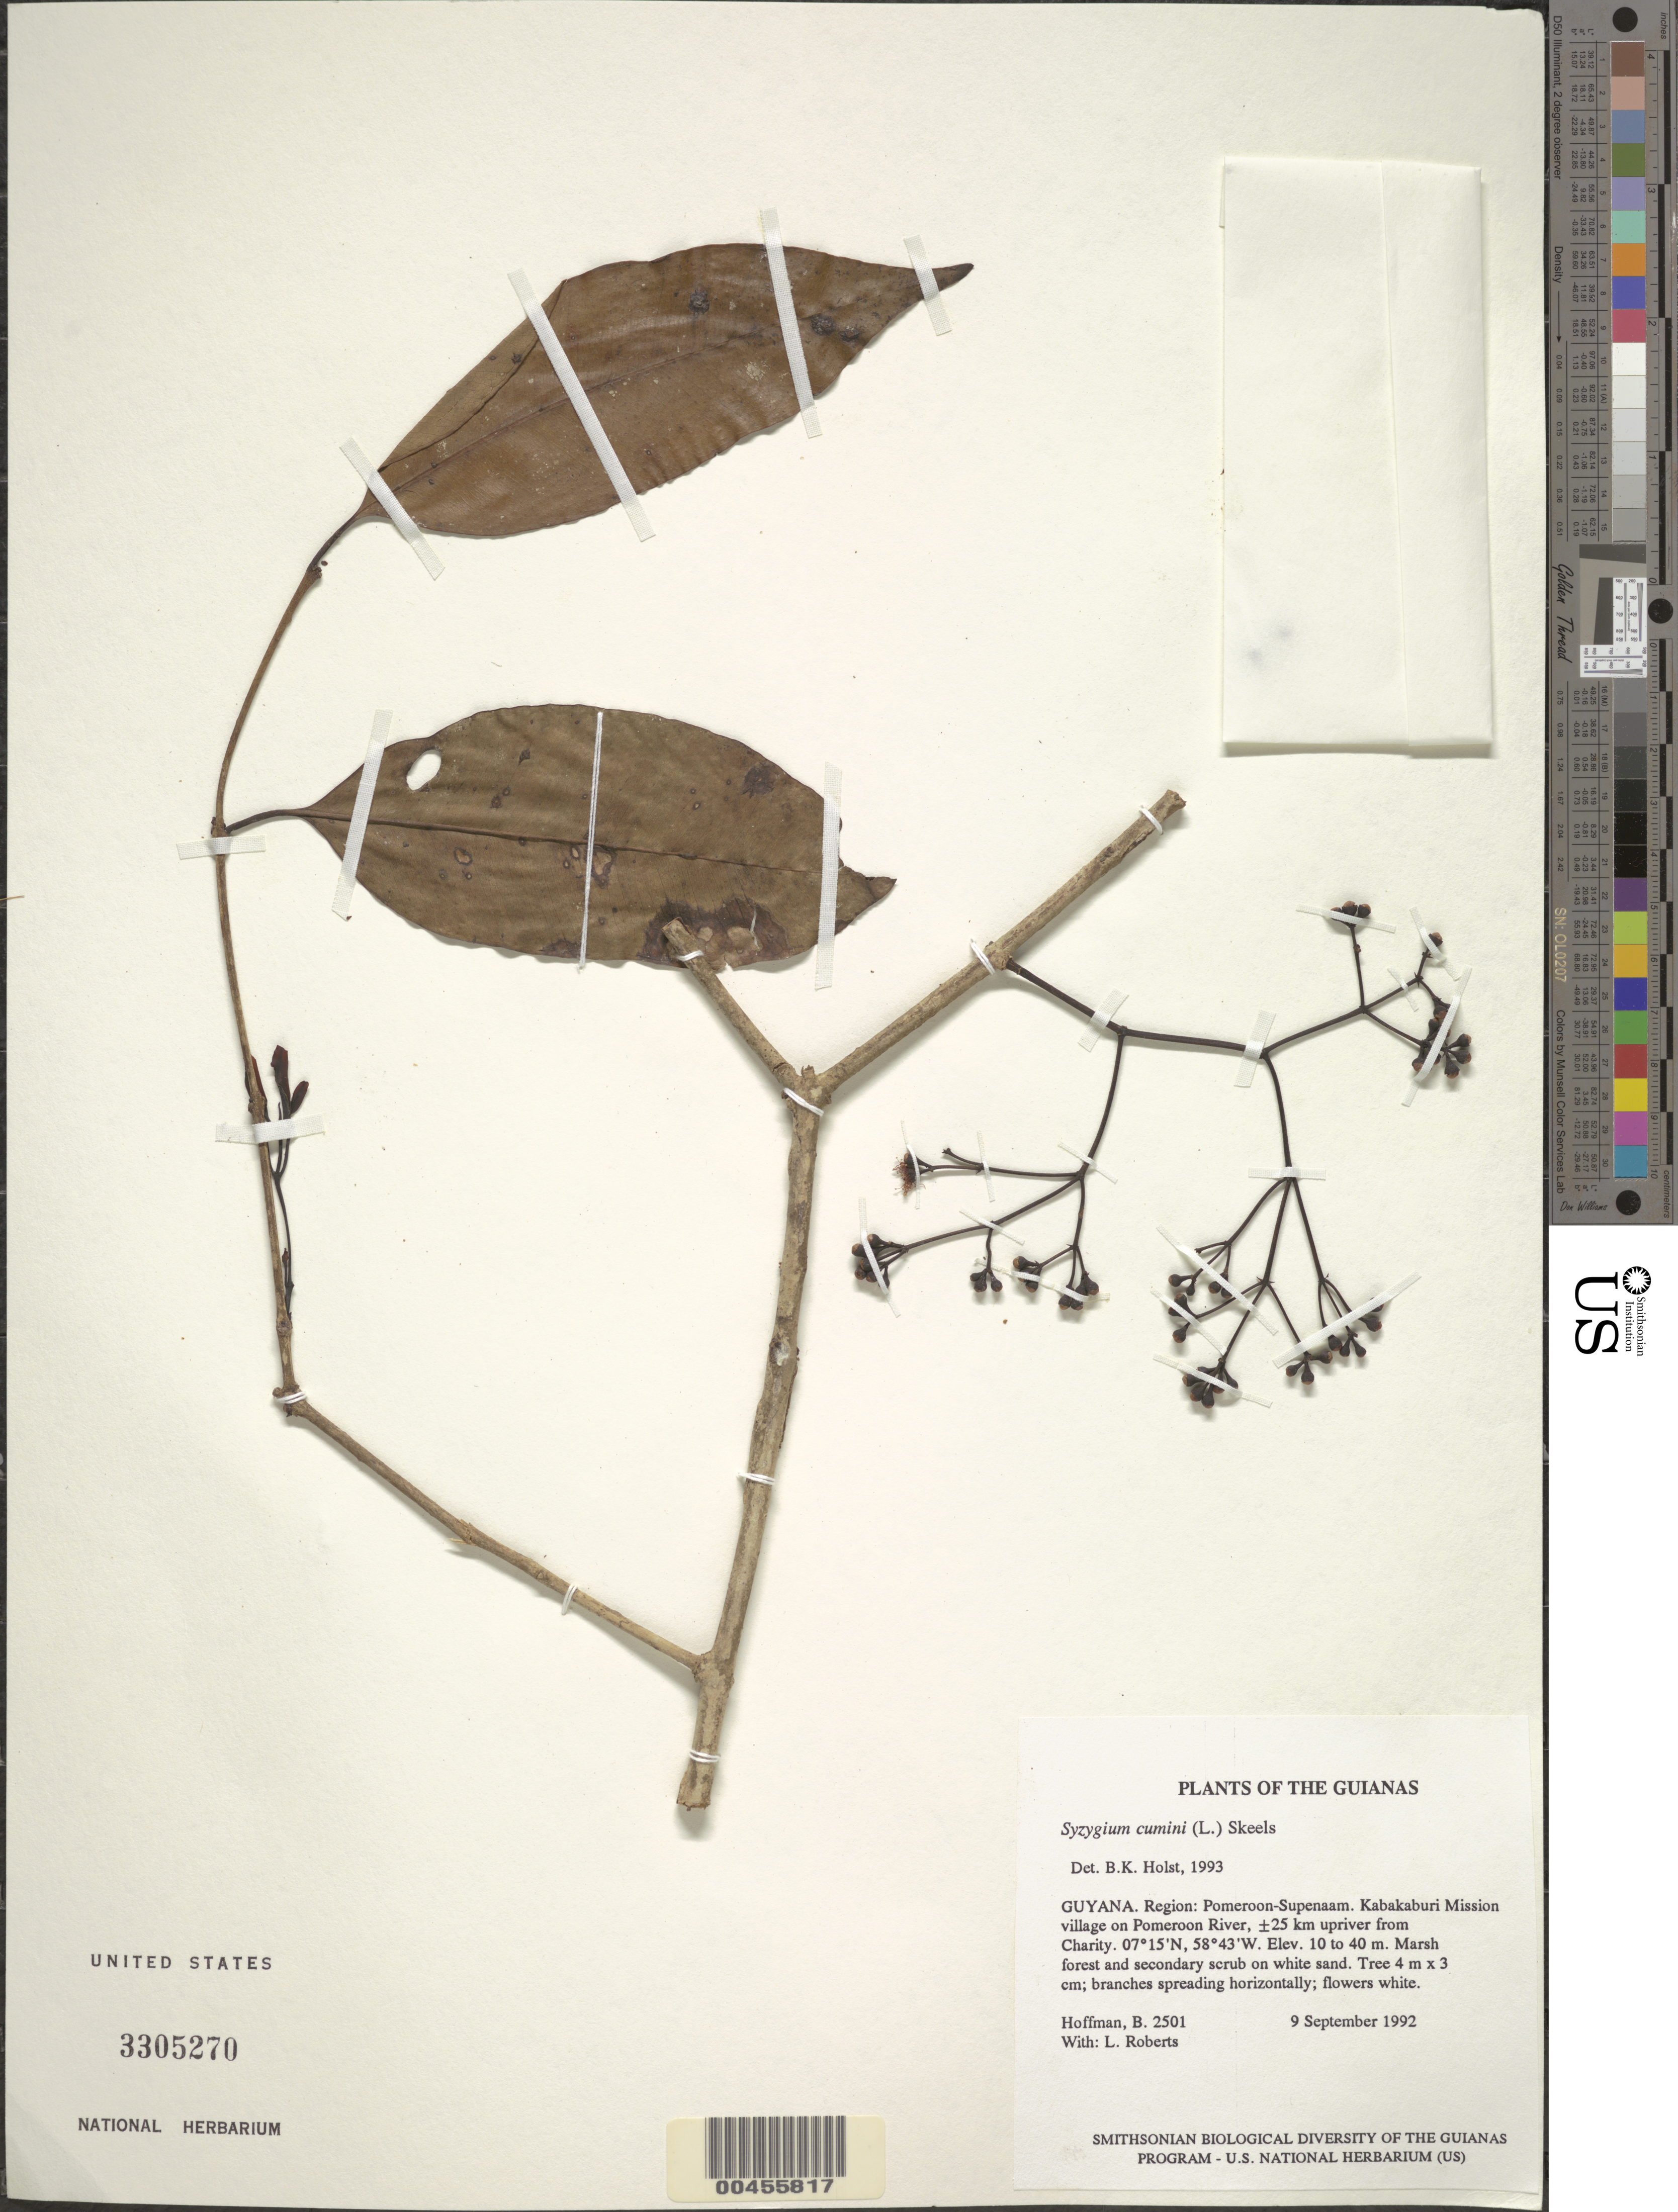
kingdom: Plantae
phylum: Tracheophyta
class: Magnoliopsida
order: Myrtales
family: Myrtaceae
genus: Syzygium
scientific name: Syzygium cumini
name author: (L.) Skeels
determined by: Holst, Bruce K.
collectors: B. Hoffman & L. Roberts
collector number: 2501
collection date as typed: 9 September 1992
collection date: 1992-09-09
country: Guyana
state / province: Pomeroon-Supenaam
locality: Kabakaburi Mission village, on Pomeroon River, ±25 km upriver from Charity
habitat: Marsh forest and secondary scrub on white sand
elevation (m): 10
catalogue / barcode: US 3305270